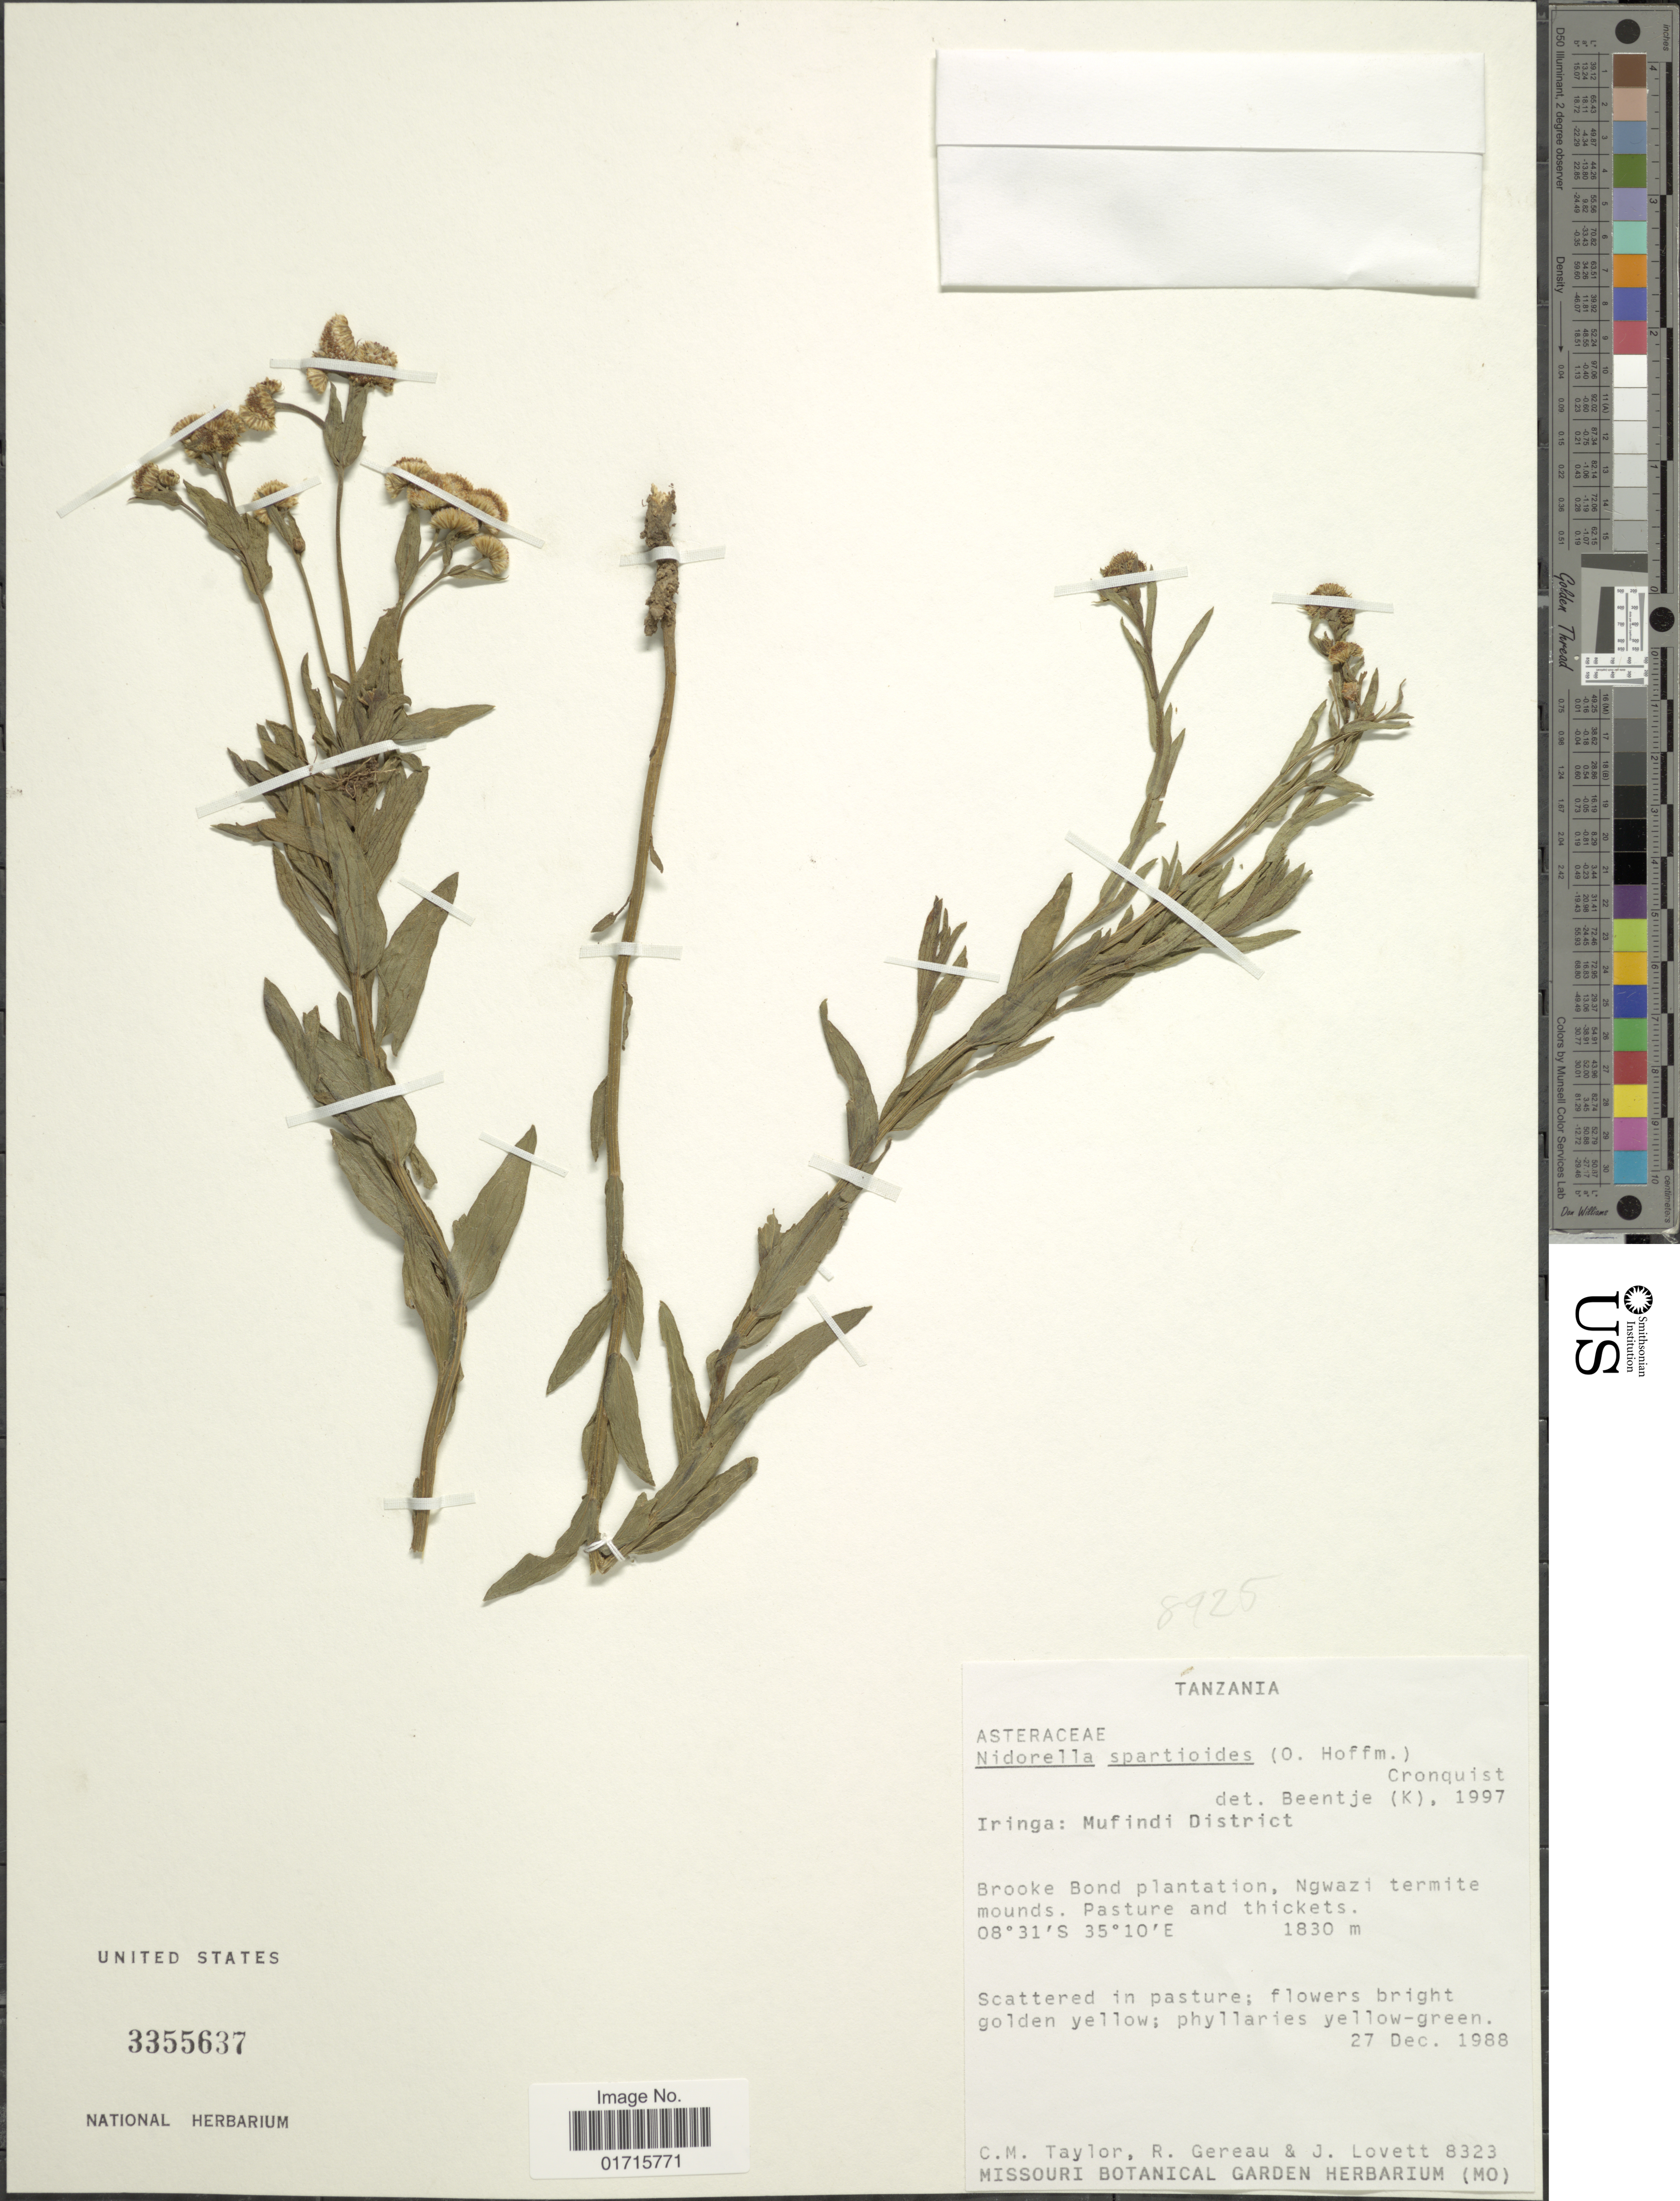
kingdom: Plantae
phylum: Tracheophyta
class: Magnoliopsida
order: Asterales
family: Asteraceae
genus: Nidorella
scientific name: Nidorella spartioides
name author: (O. Hoffm.) Cronq.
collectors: C. M. Taylor, R. Gereau & J. Lovett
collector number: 8323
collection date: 1988-12-27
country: Tanzania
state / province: Iringa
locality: Tanzania. Iringa: Mufindi District. Brooke Bond planttation, Ngwazi termite mounds. Pasture and thickets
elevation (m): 1830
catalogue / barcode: US 3355637